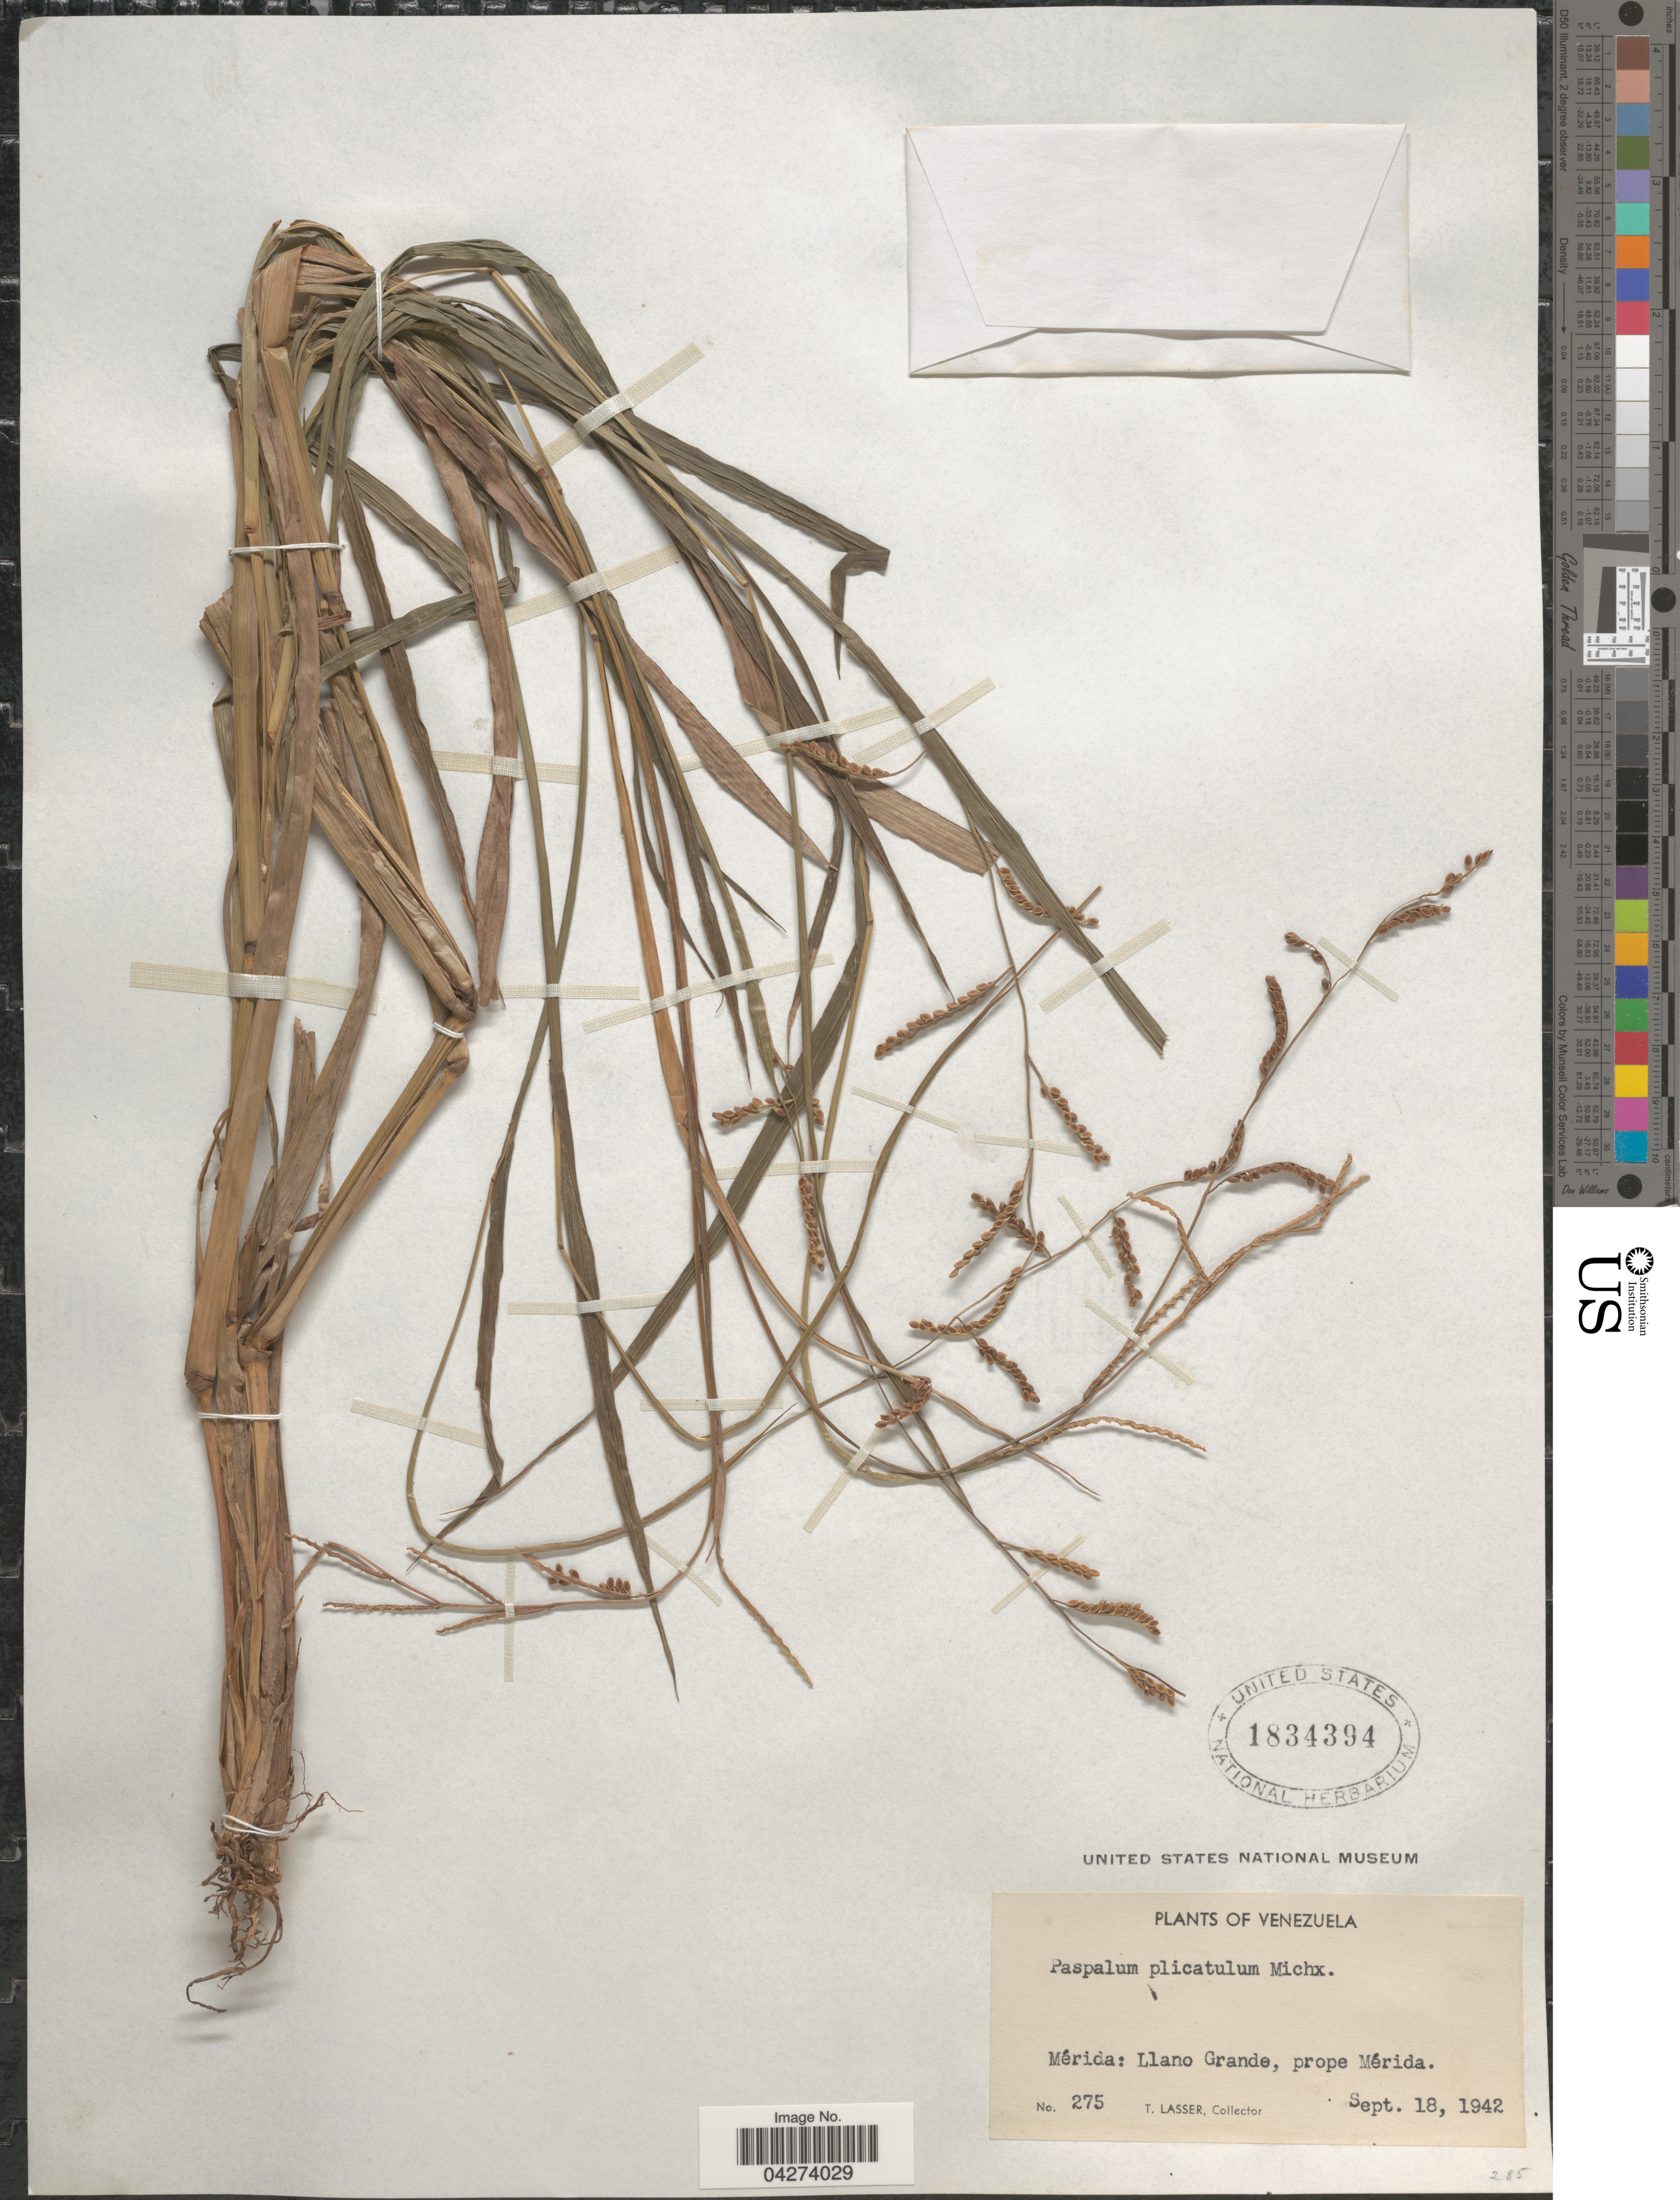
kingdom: Plantae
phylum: Tracheophyta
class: Liliopsida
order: Poales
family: Poaceae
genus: Paspalum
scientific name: Paspalum plicatulum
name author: Michx.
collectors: T. Lasser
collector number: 275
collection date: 1942-09-18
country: Venezuela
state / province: Merida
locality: Mérida: Llano Grande, prope Mérida.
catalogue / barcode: US 1834394